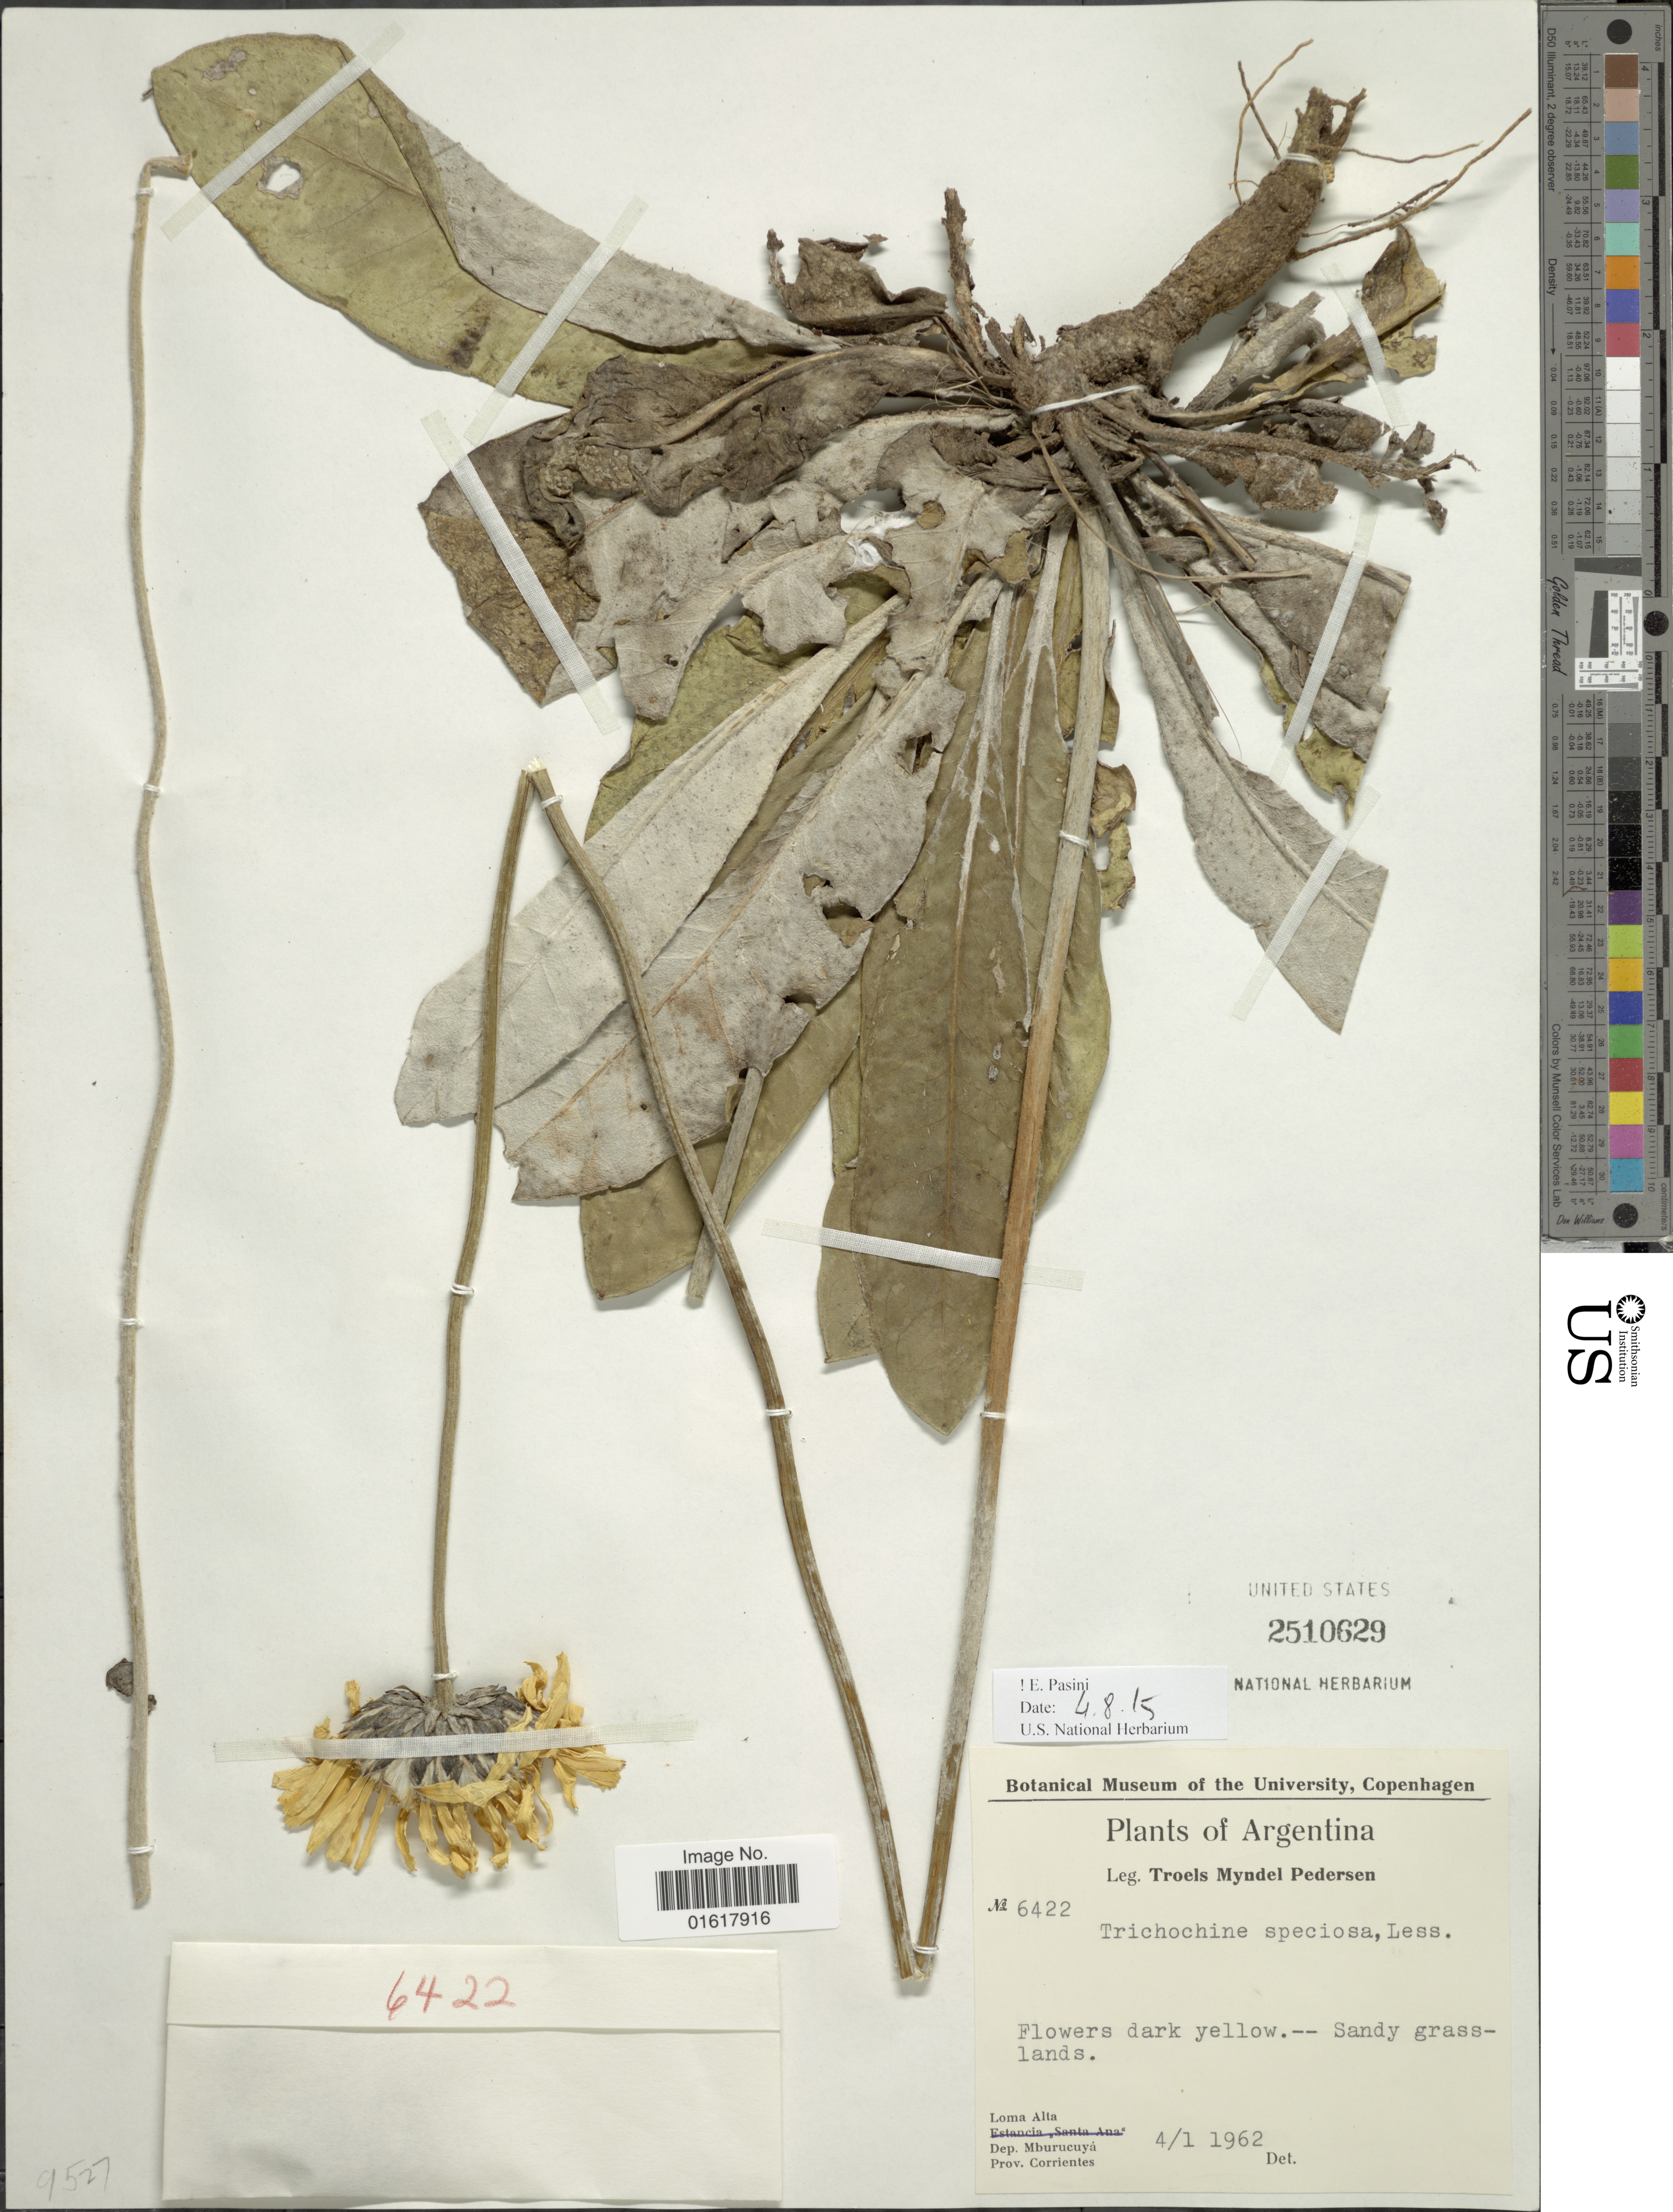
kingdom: Plantae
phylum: Tracheophyta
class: Magnoliopsida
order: Asterales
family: Asteraceae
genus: Trichocline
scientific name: Trichocline speciosa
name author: Less.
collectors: T. Pederson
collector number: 6422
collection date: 1962-01-04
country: Argentina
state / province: Corrientes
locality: Loma Alta. Dep. Mburucuyá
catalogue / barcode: US 2510629